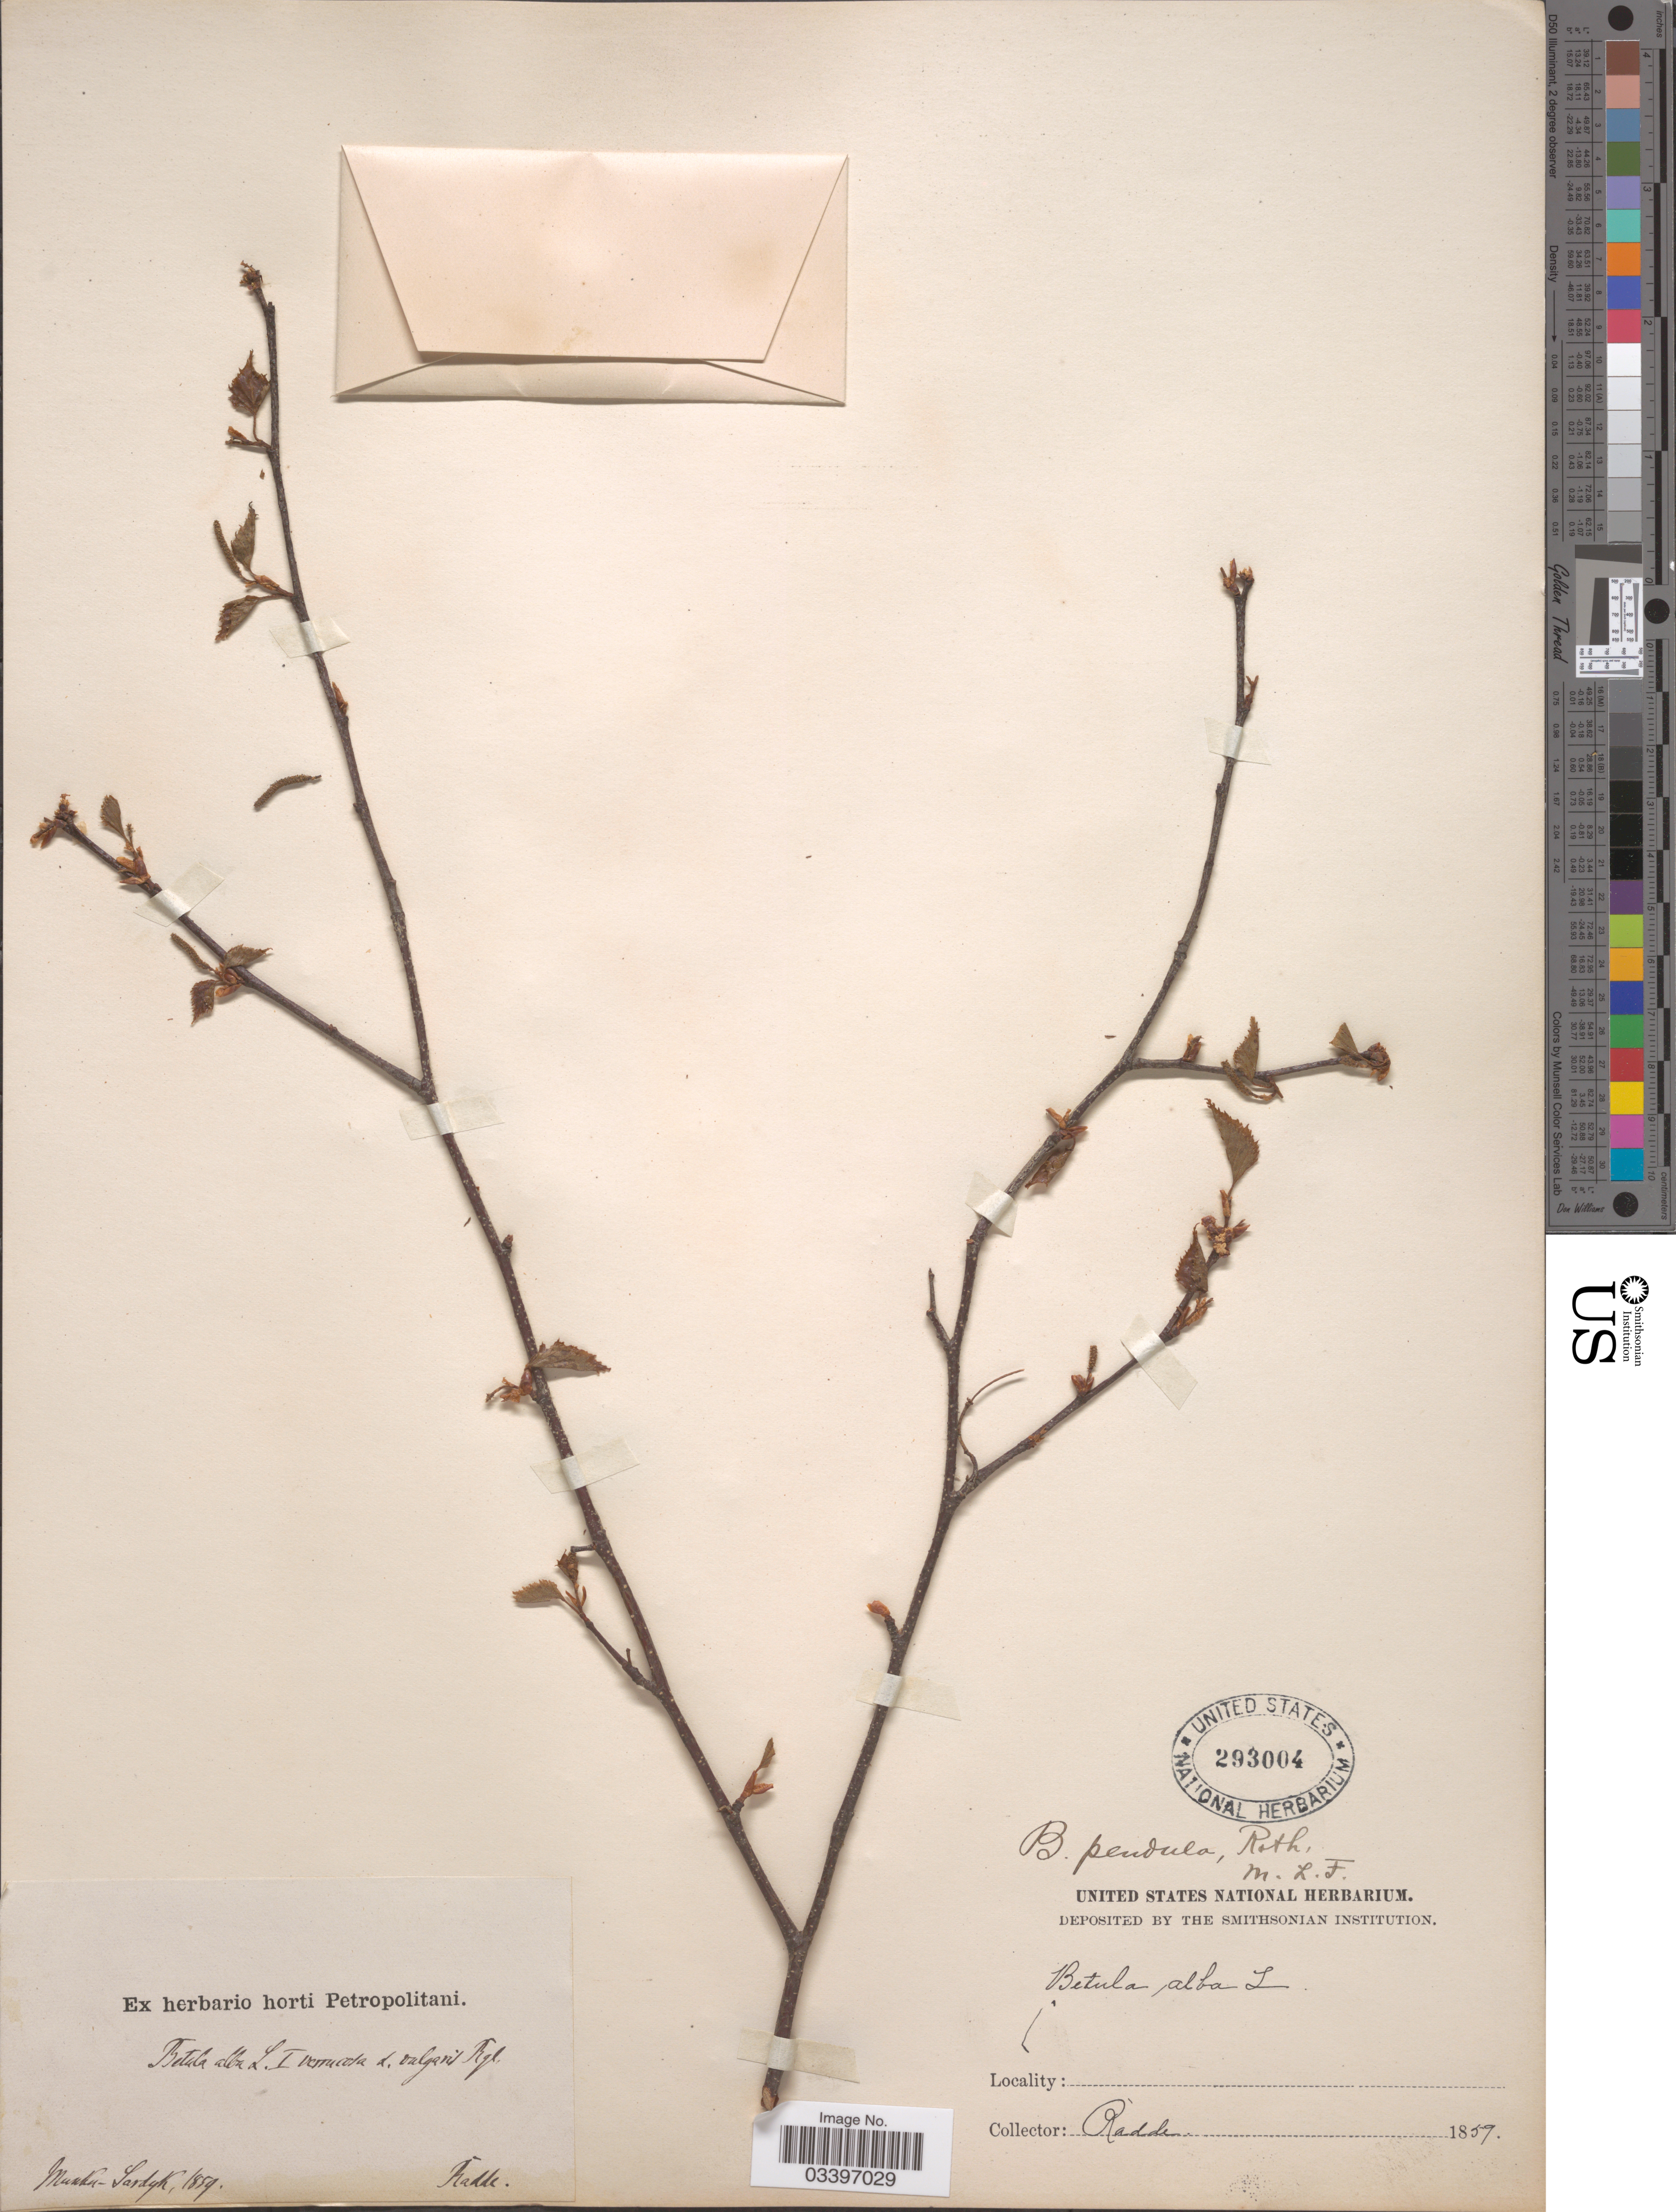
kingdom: Plantae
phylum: Tracheophyta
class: Magnoliopsida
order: Fagales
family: Betulaceae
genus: Betula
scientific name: Betula pendula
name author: Roth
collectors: Radde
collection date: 1859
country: Russian Federation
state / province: Buryatia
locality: Munku-Sardyk.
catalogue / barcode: US 293004